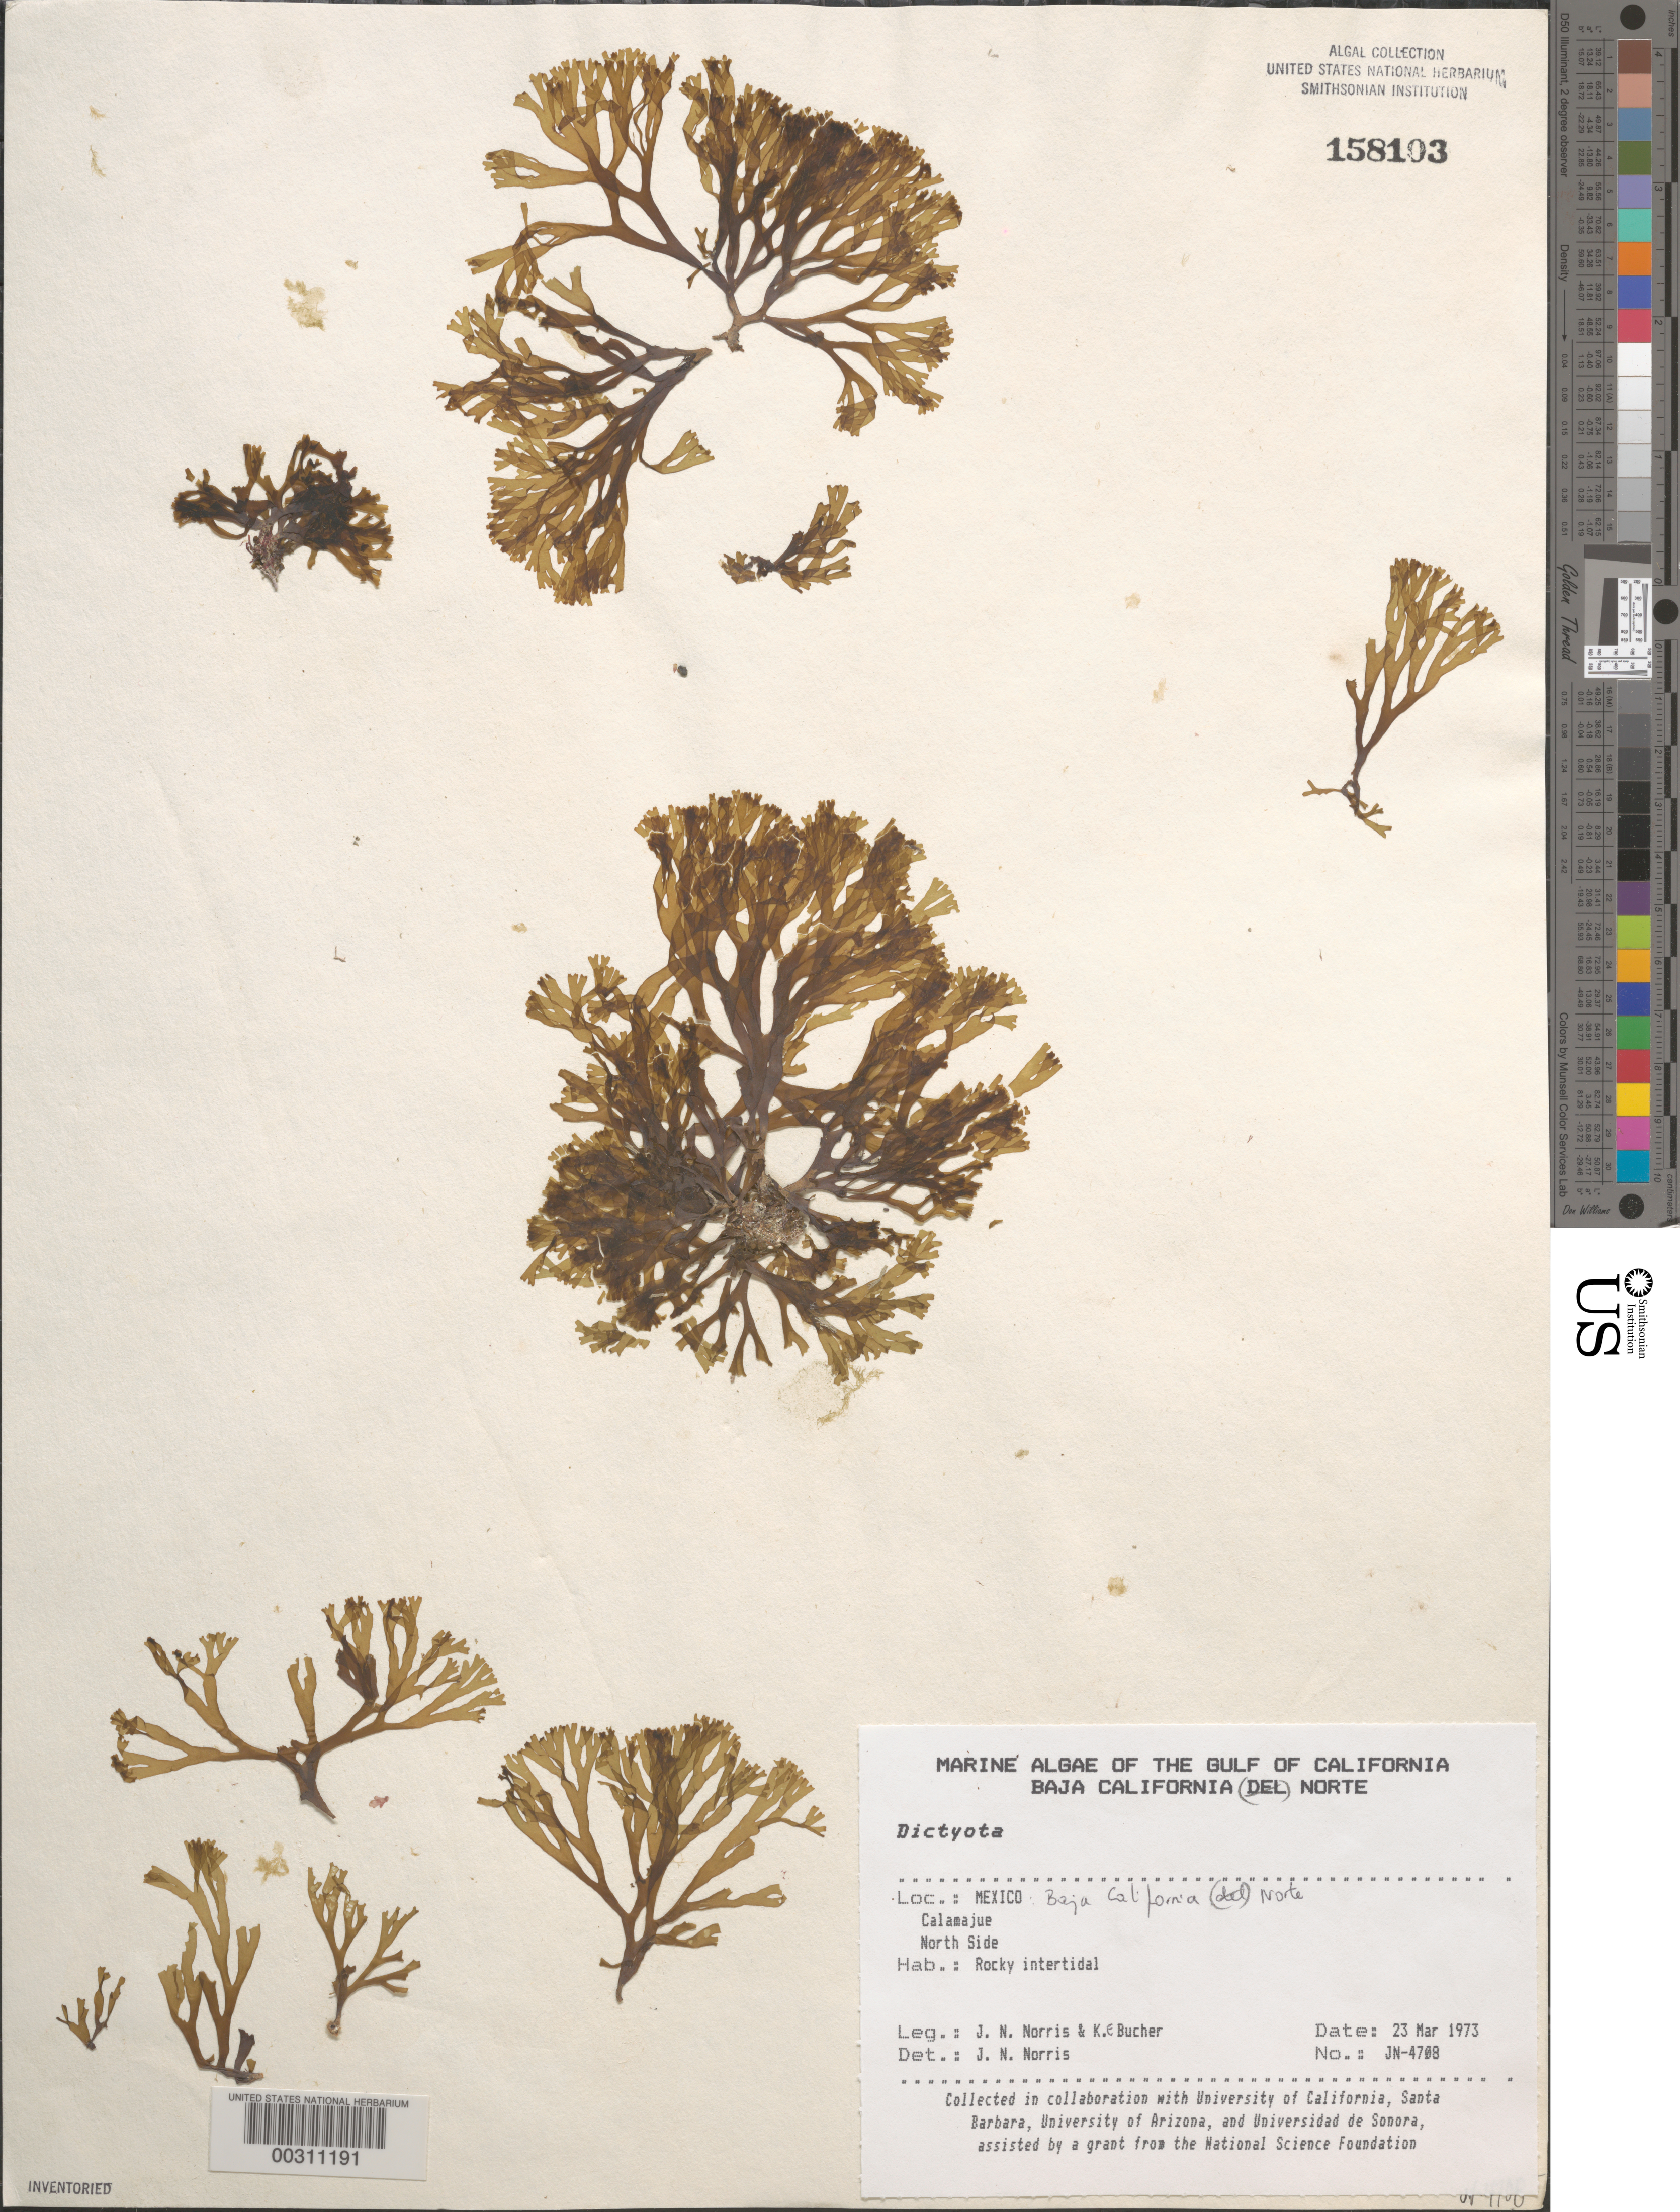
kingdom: Chromista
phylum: Ochrophyta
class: Phaeophyceae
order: Dictyotales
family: Dictyotaceae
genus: Dictyota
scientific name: Dictyota sp.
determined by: Norris, James N.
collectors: J. N. Norris & K. E. Bucher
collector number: JN-4708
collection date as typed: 23 Mar 1973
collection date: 1973-03-23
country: Mexico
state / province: Baja California Norte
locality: Calamajue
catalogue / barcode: US 158103